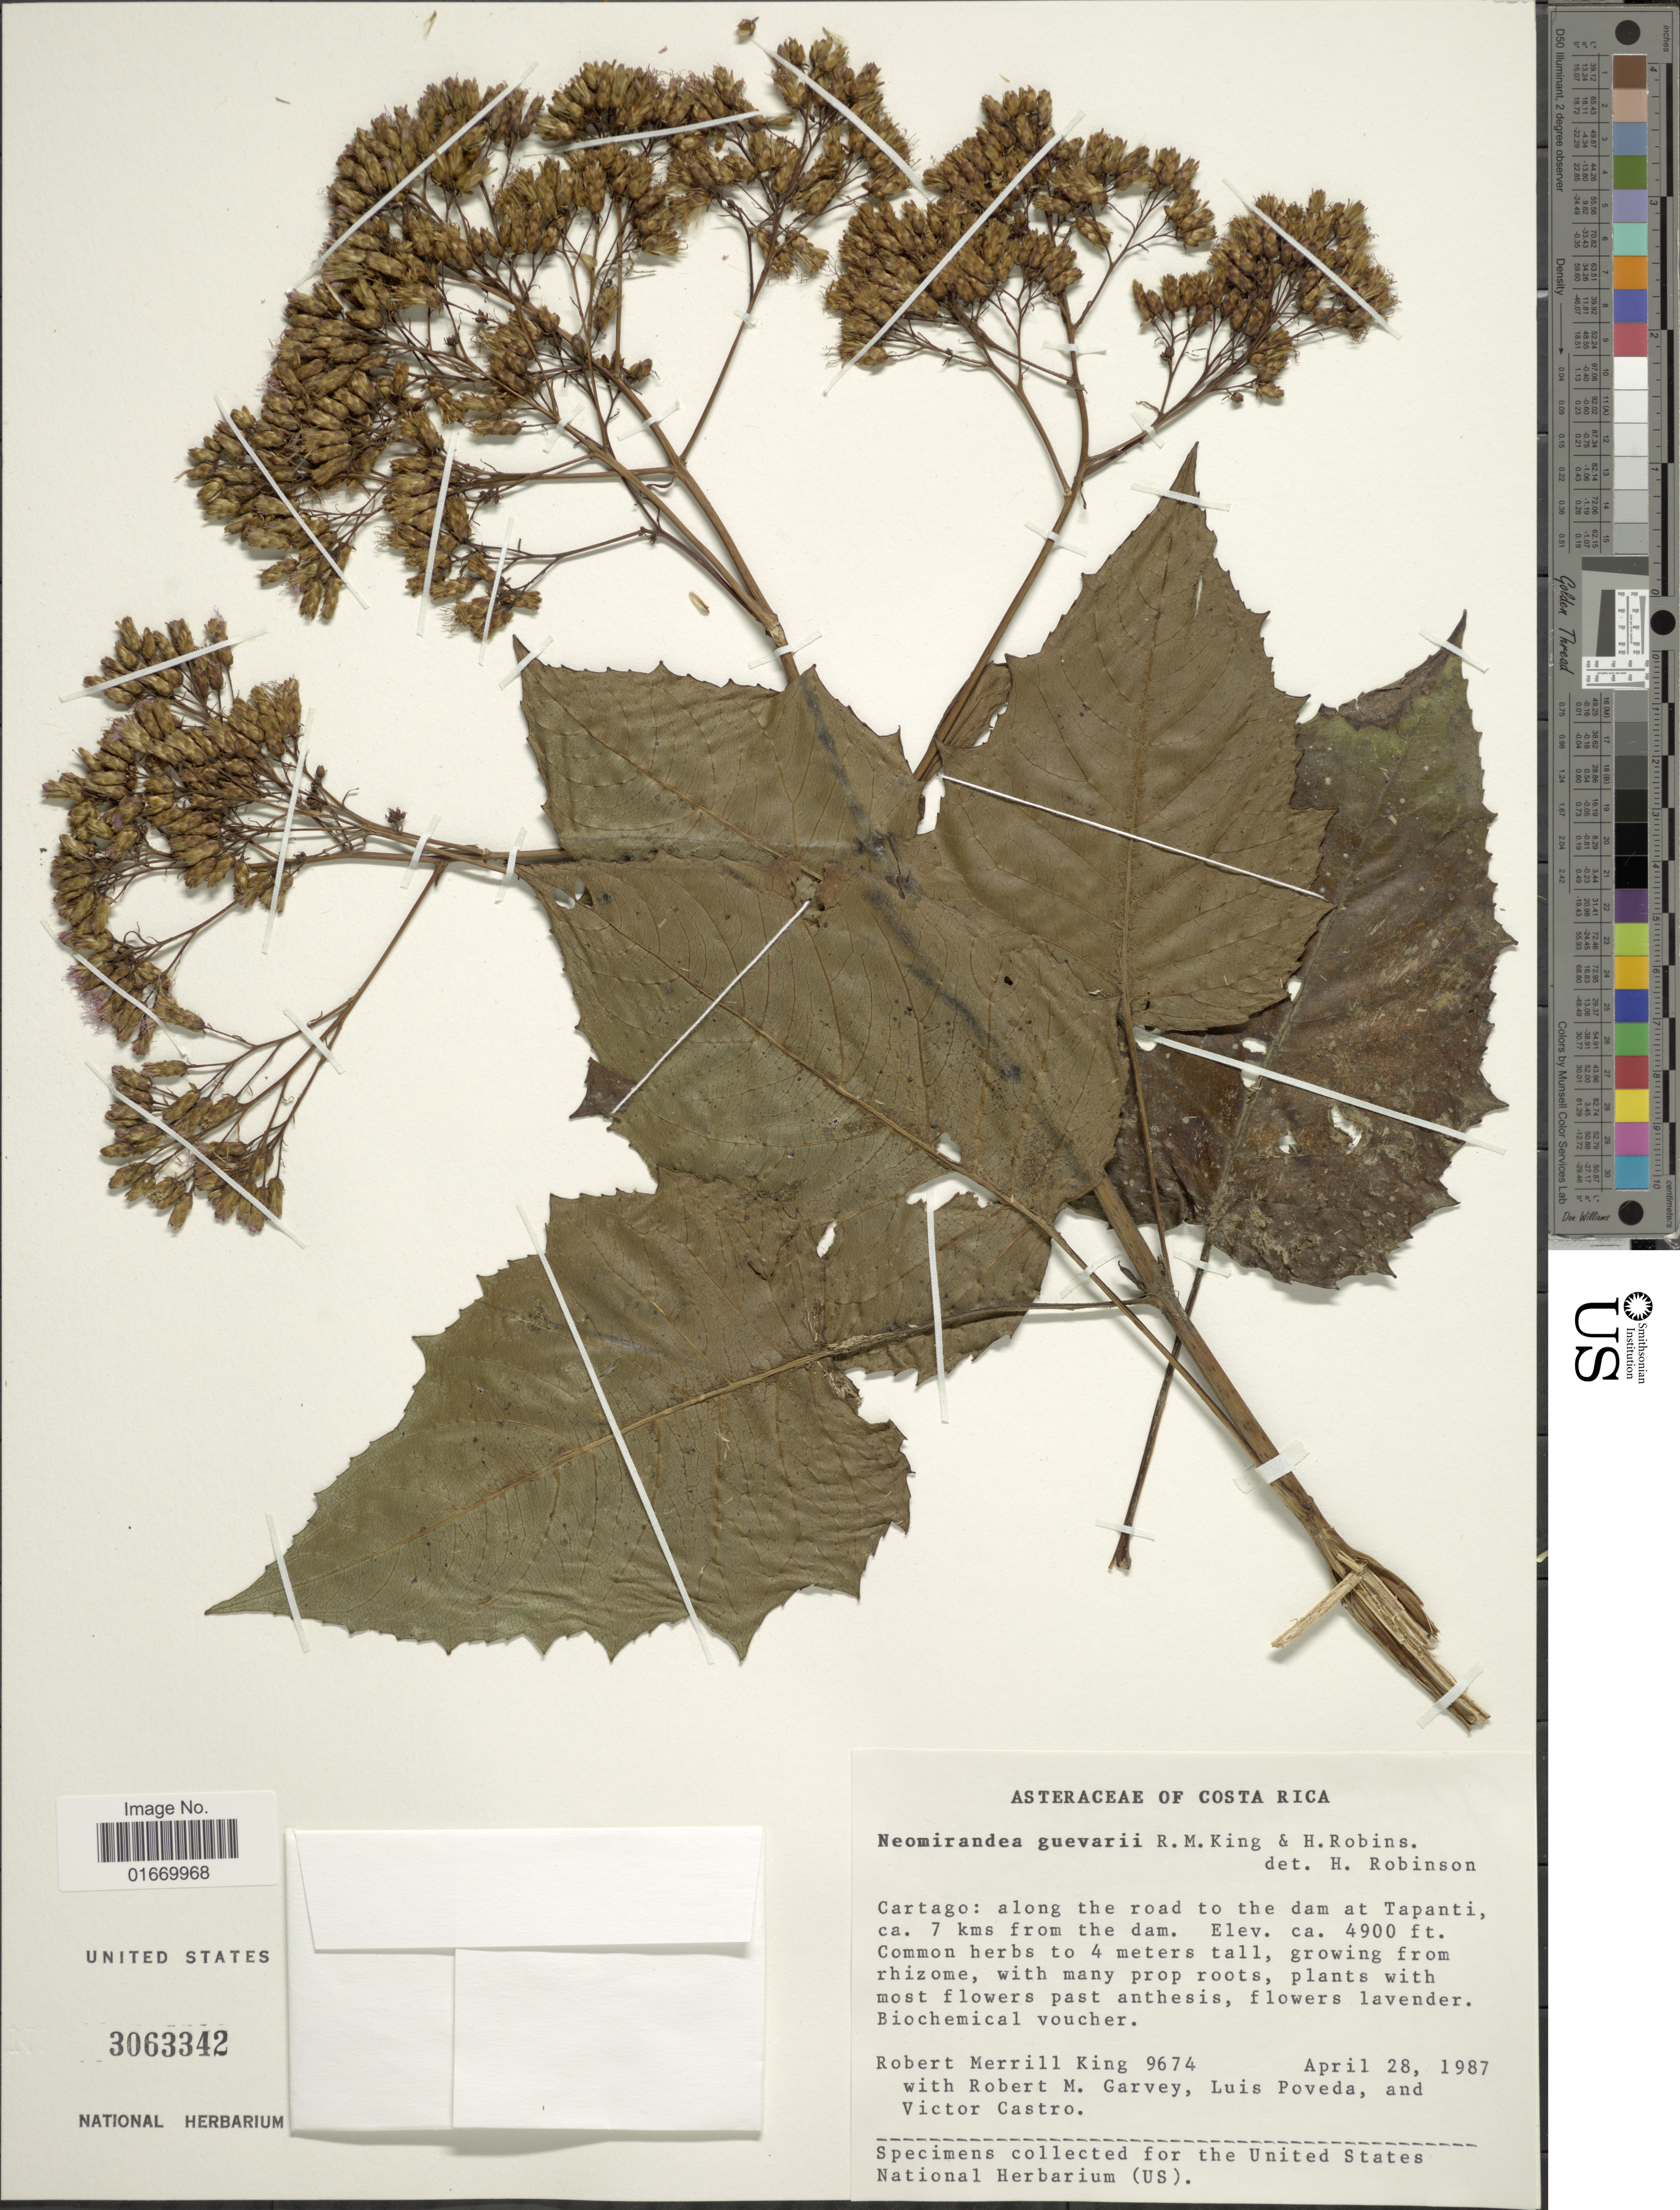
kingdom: Plantae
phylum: Tracheophyta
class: Magnoliopsida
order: Asterales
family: Asteraceae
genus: Neomirandea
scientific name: Neomirandea guevarii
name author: R.M. King & H. Rob.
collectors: R. M. King, R. Garvey, L. J. Poveda & V. Castro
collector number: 9674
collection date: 1987-04-28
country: Costa Rica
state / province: Cartago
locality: Along the road to the dam at Tapanti, ca 7 kms from the dam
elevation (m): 1494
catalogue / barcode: US 3063342